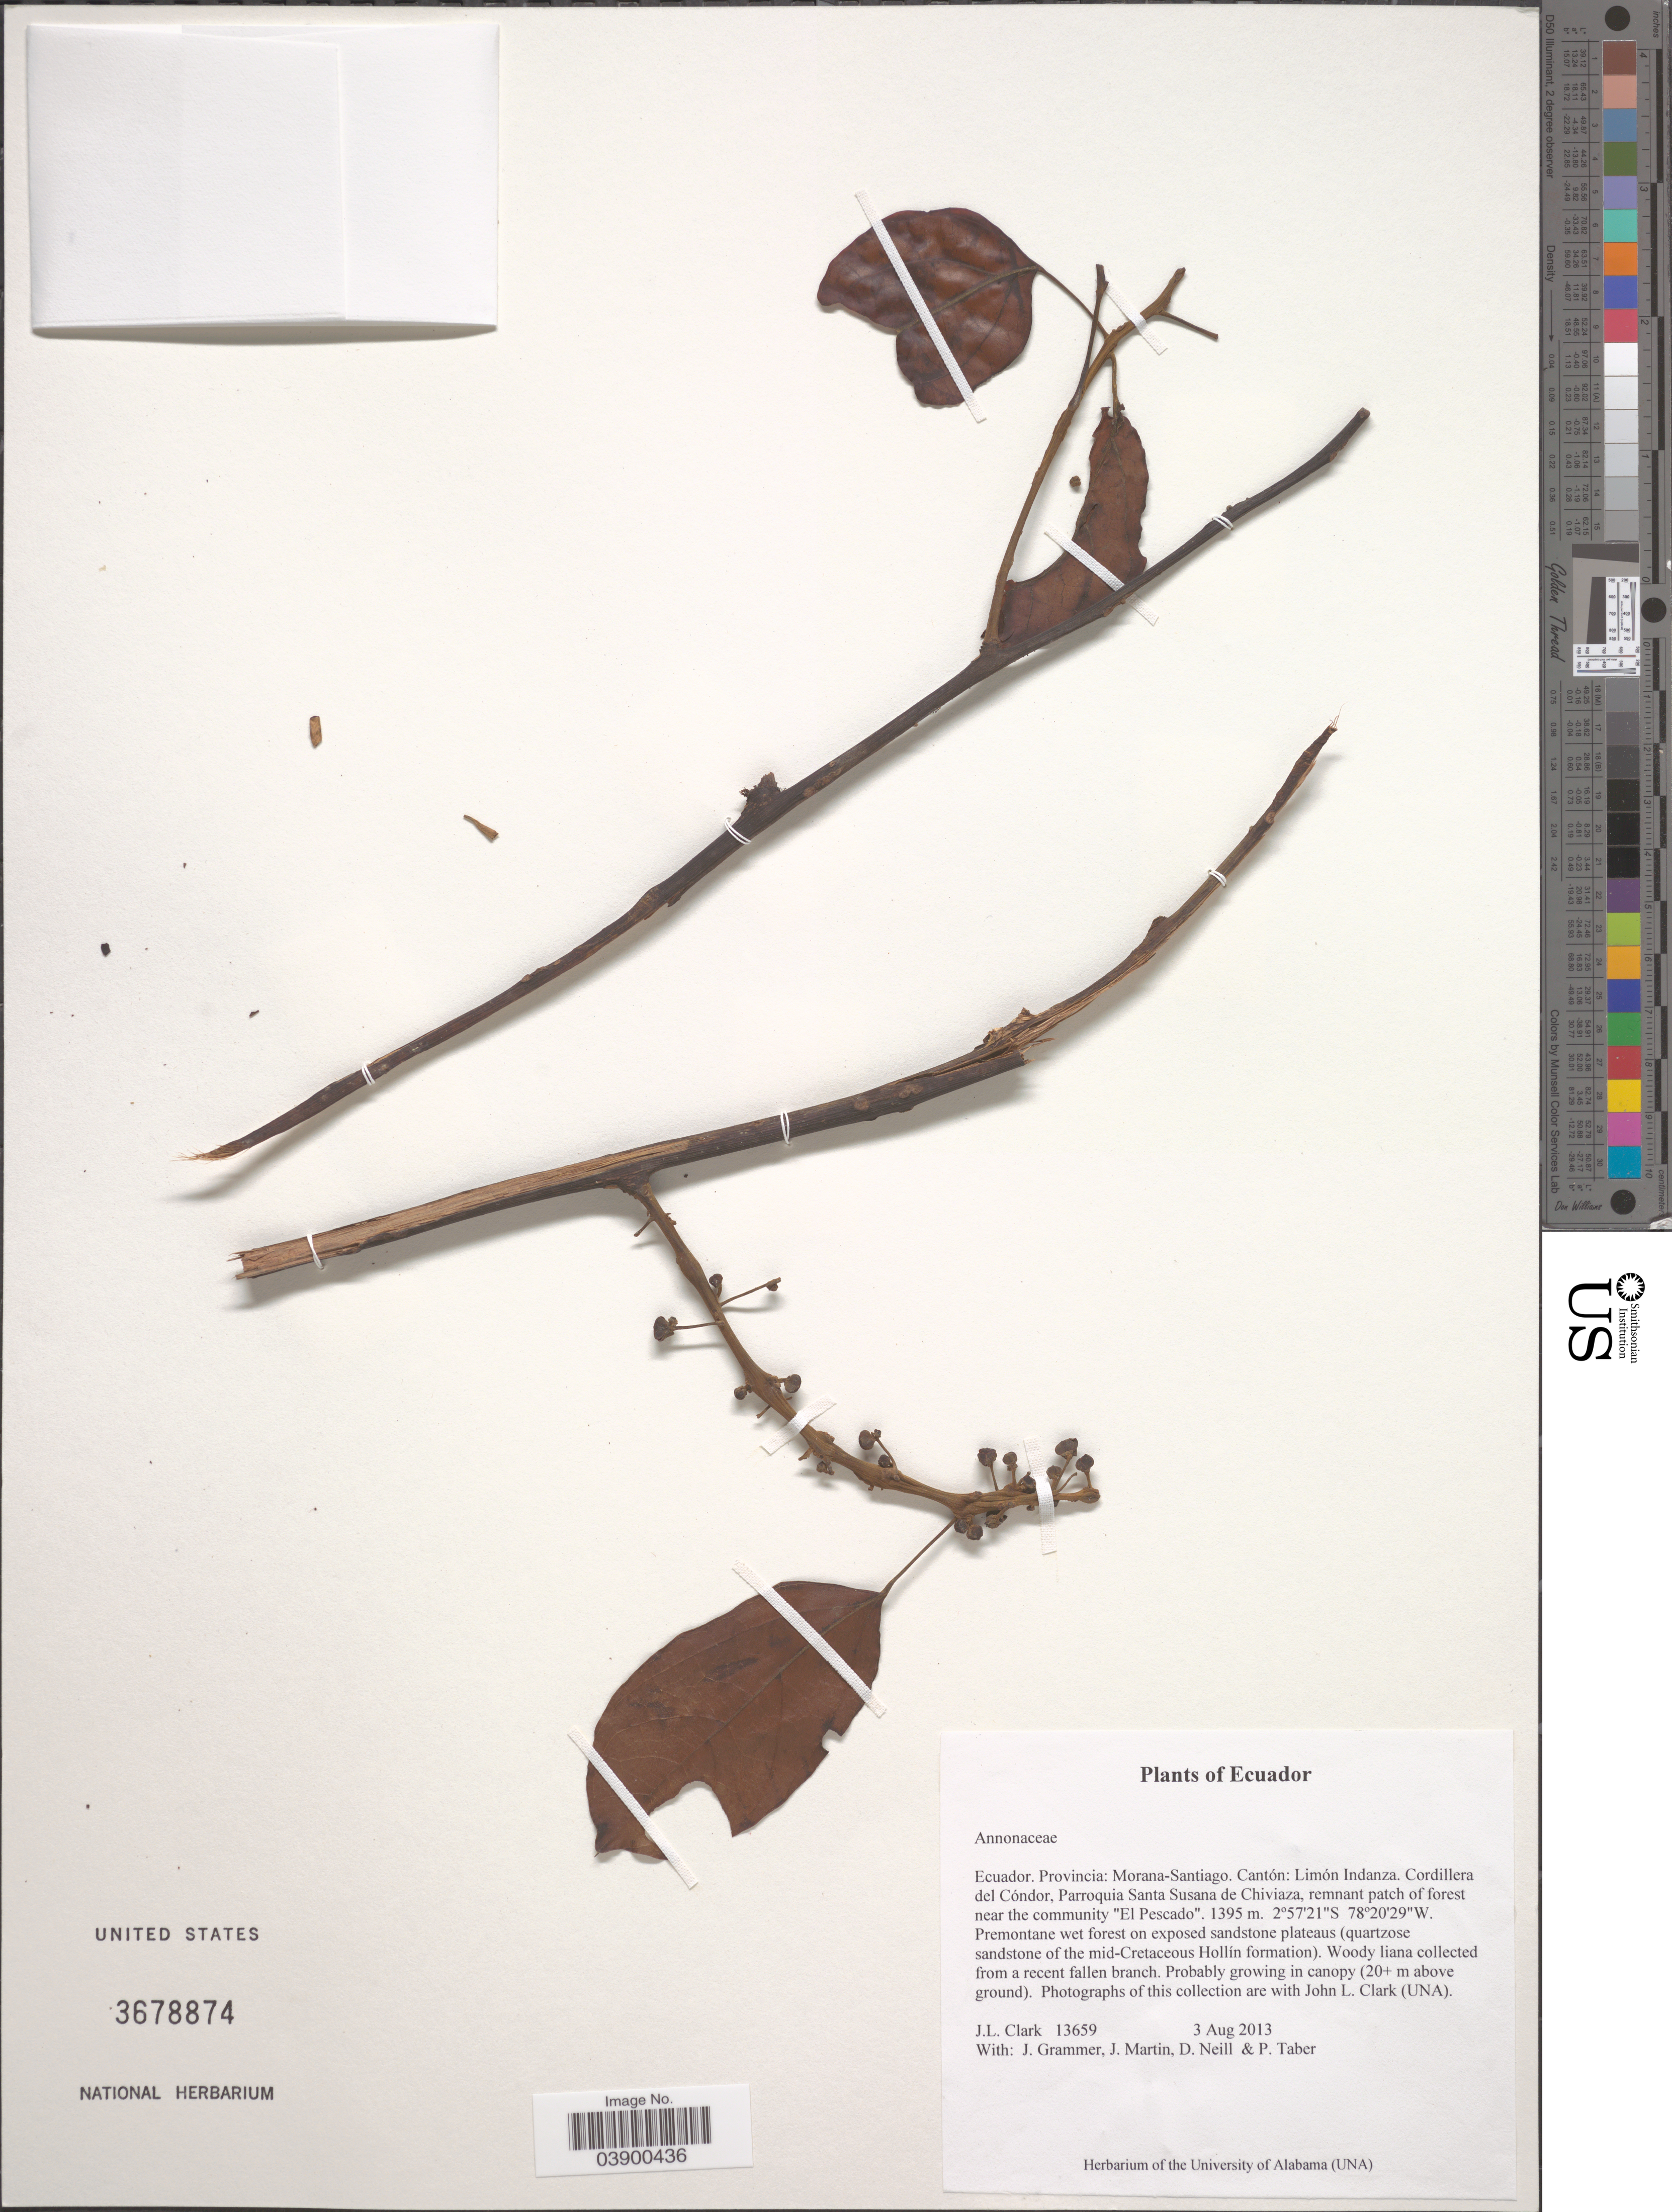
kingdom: Plantae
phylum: Tracheophyta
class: Magnoliopsida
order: Magnoliales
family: Annonaceae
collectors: J. L. Clark, J. Grammer, J. Martin, D. Neill & P. Taber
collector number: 13659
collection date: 2013-08-03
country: Ecuador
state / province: Morona-Santiago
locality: Cantón: Indanza. Cordillera del Cóndor, Parroquia Santa Susana de Chiviaza, remnant patch of forest near the community "El Pescado".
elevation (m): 1395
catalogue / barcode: US 3678874